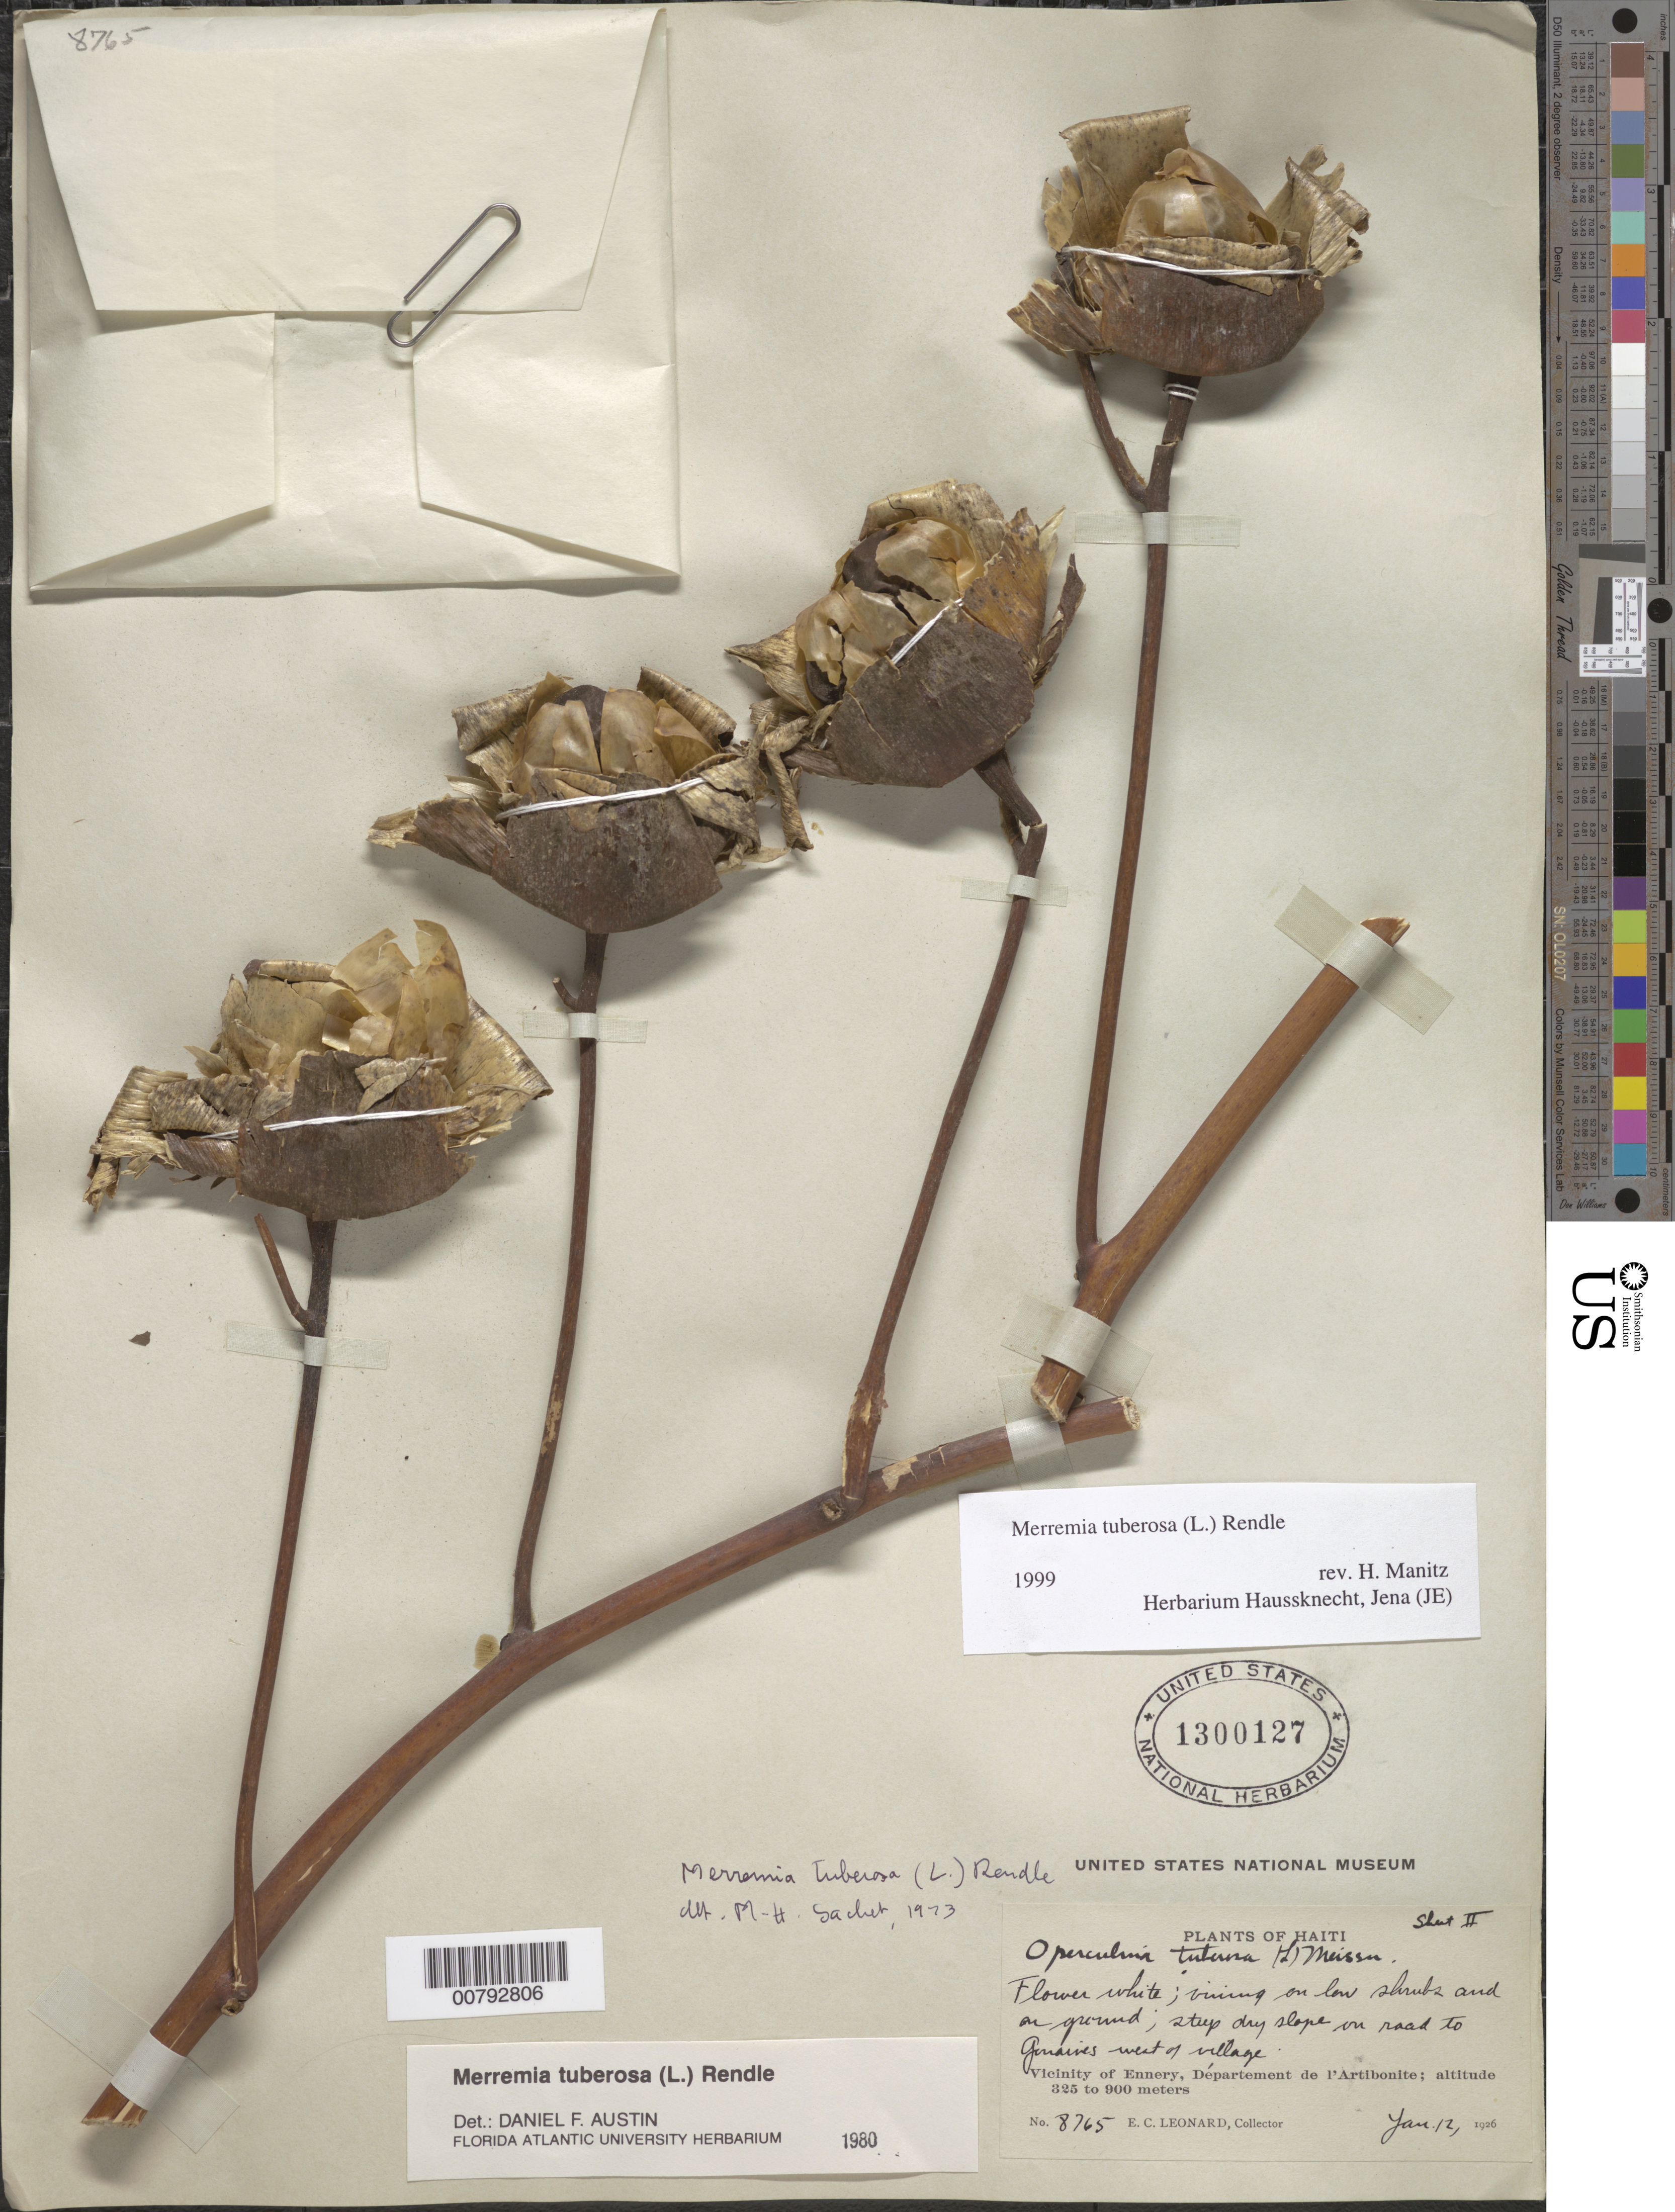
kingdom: Plantae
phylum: Tracheophyta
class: Magnoliopsida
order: Solanales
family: Convolvulaceae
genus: Distimake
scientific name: Distimake tuberosus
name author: (L.) A. R. Simões & Staples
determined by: Strong, Mark T., (BOT), Smithsonian Institution - National Museum of Natural History (UNITED STATES)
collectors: E. C. Leonard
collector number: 8765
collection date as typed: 12 Jan 1926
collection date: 1926-01-12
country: Haiti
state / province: Artibonite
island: Hispaniola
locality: Vicinity of Ennery, road to Gonaive west of village.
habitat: Steep dry slope on road.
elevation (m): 325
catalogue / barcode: US 1300127